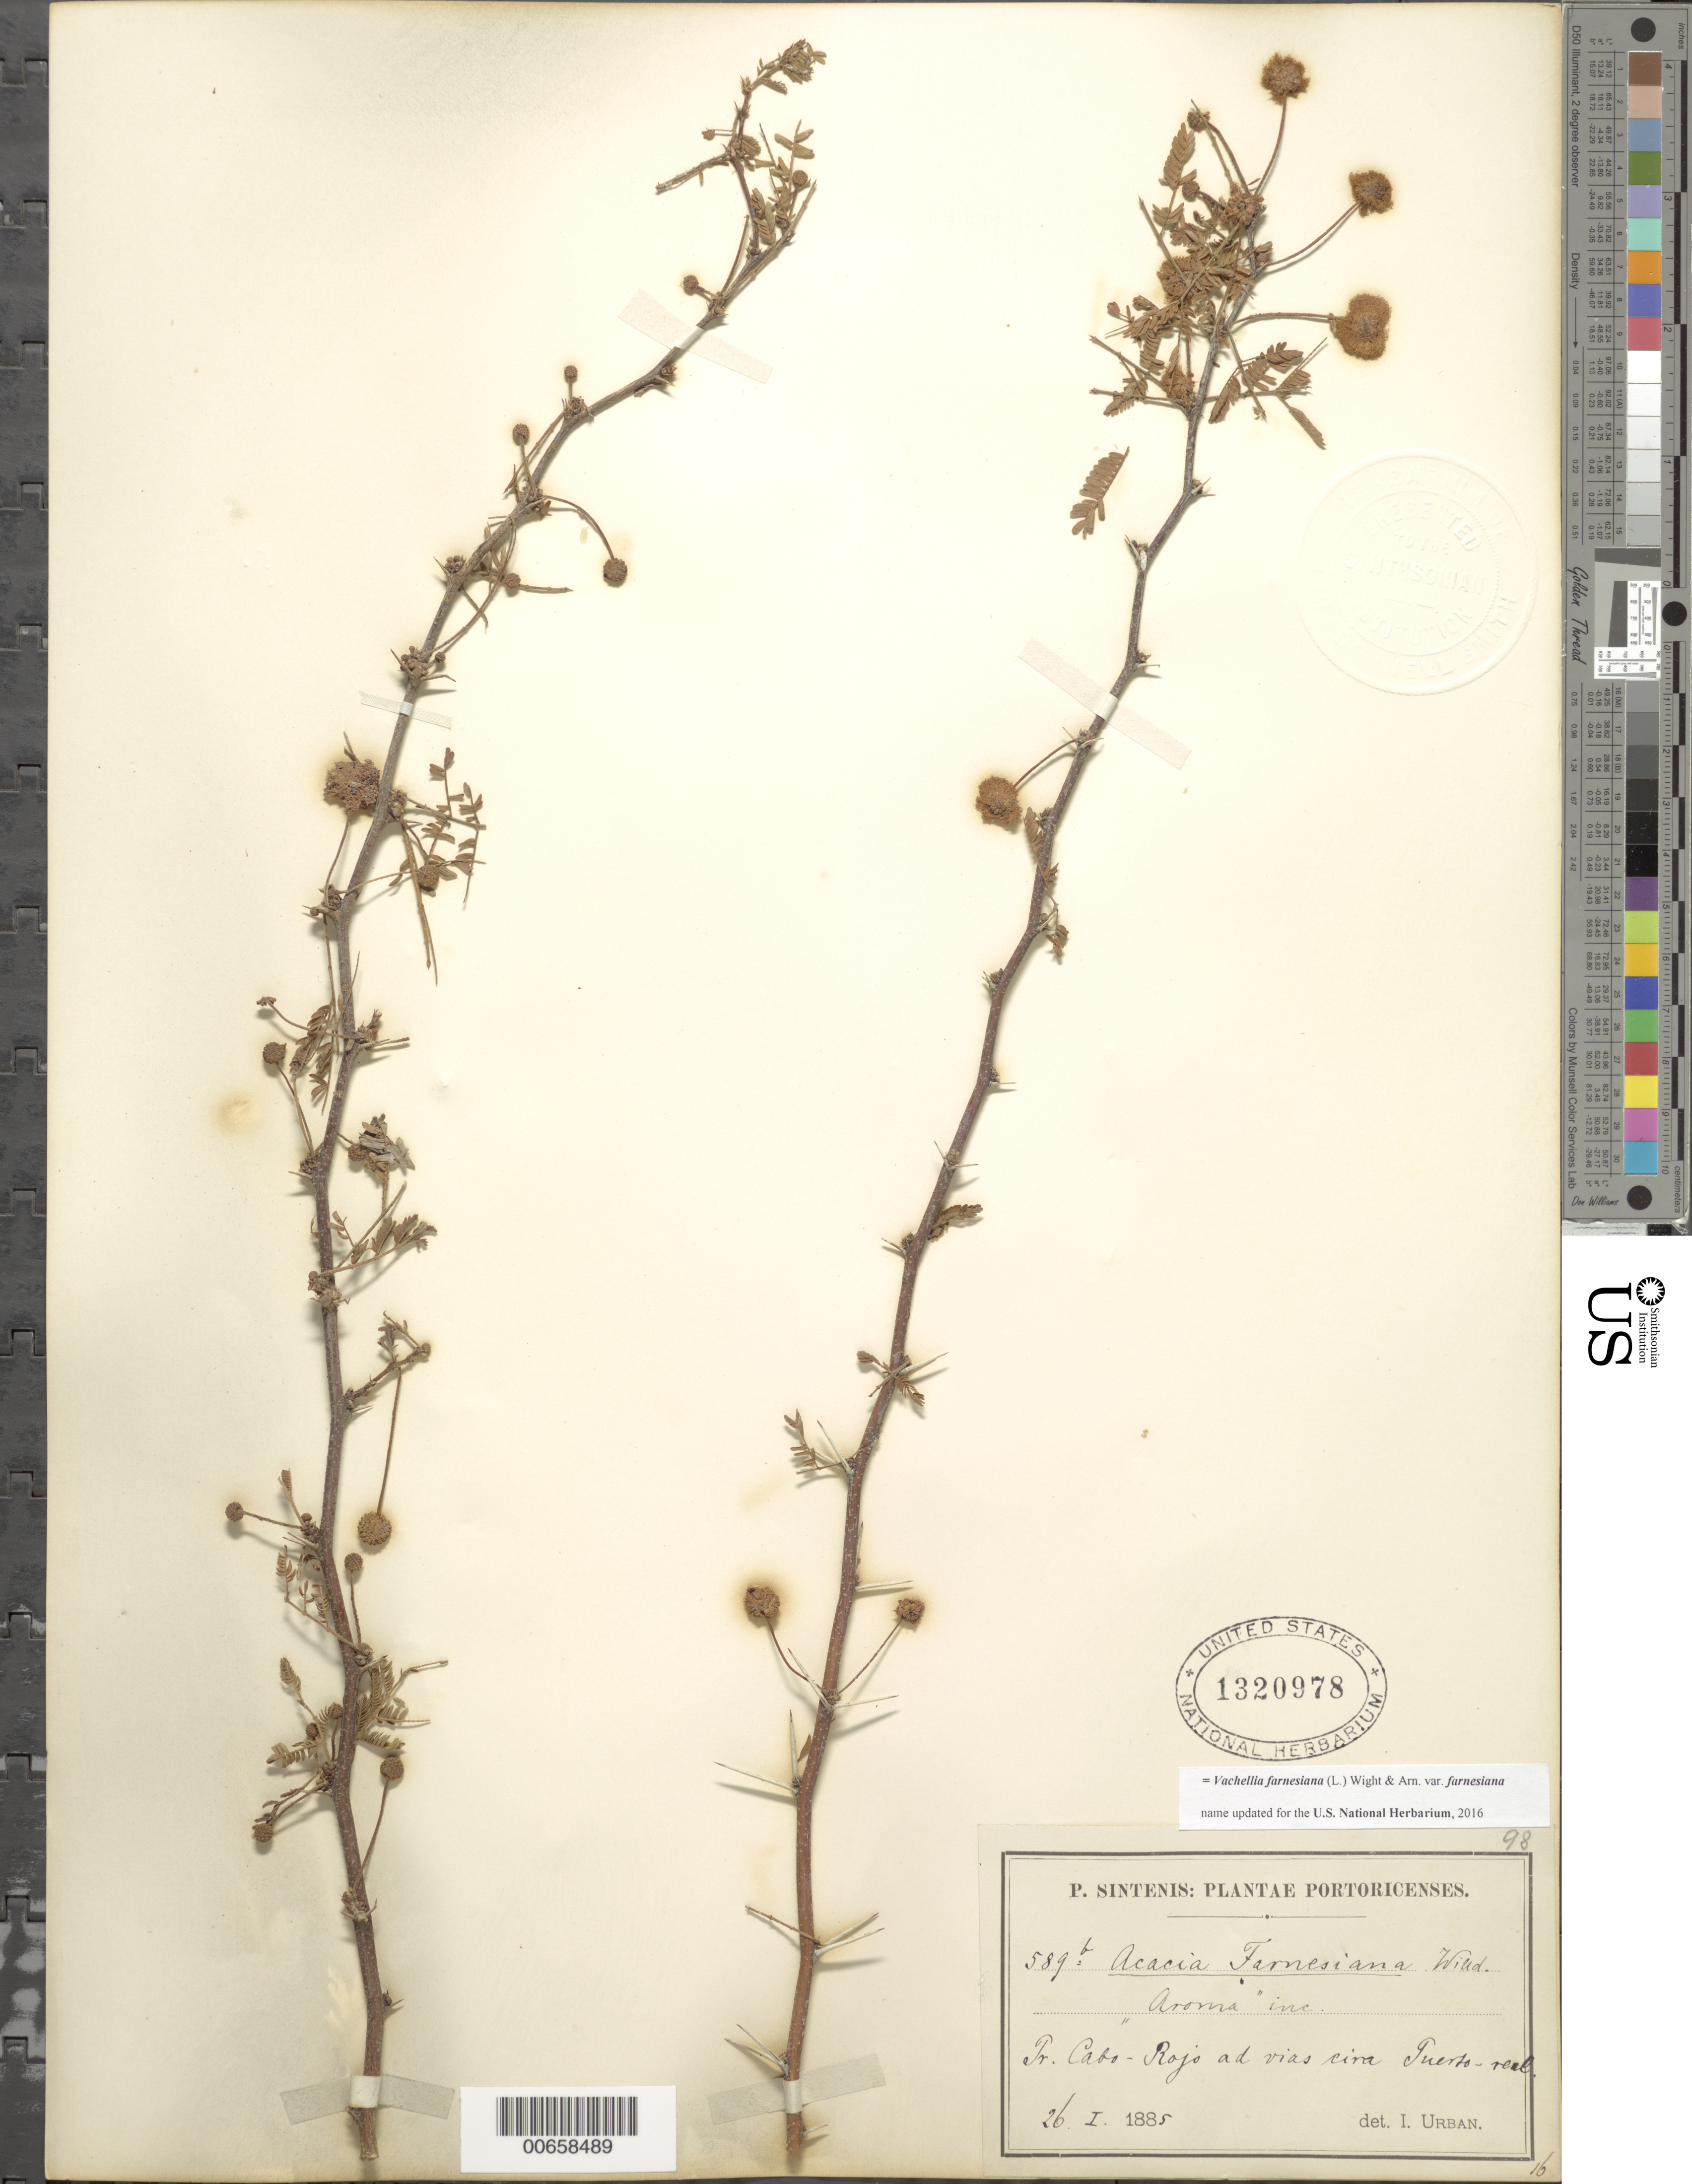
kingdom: Plantae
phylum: Tracheophyta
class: Magnoliopsida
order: Fabales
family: Fabaceae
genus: Vachellia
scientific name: Vachellia farnesiana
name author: (L.) Wight & Arn.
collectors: P. Sintenis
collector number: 589b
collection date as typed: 26 Jan 1885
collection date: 1885-01-26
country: Puerto Rico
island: Greater Antilles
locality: Cabo-Rojo ad vias cira Puerto-real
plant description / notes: Common name: Aroma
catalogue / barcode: US 1320978